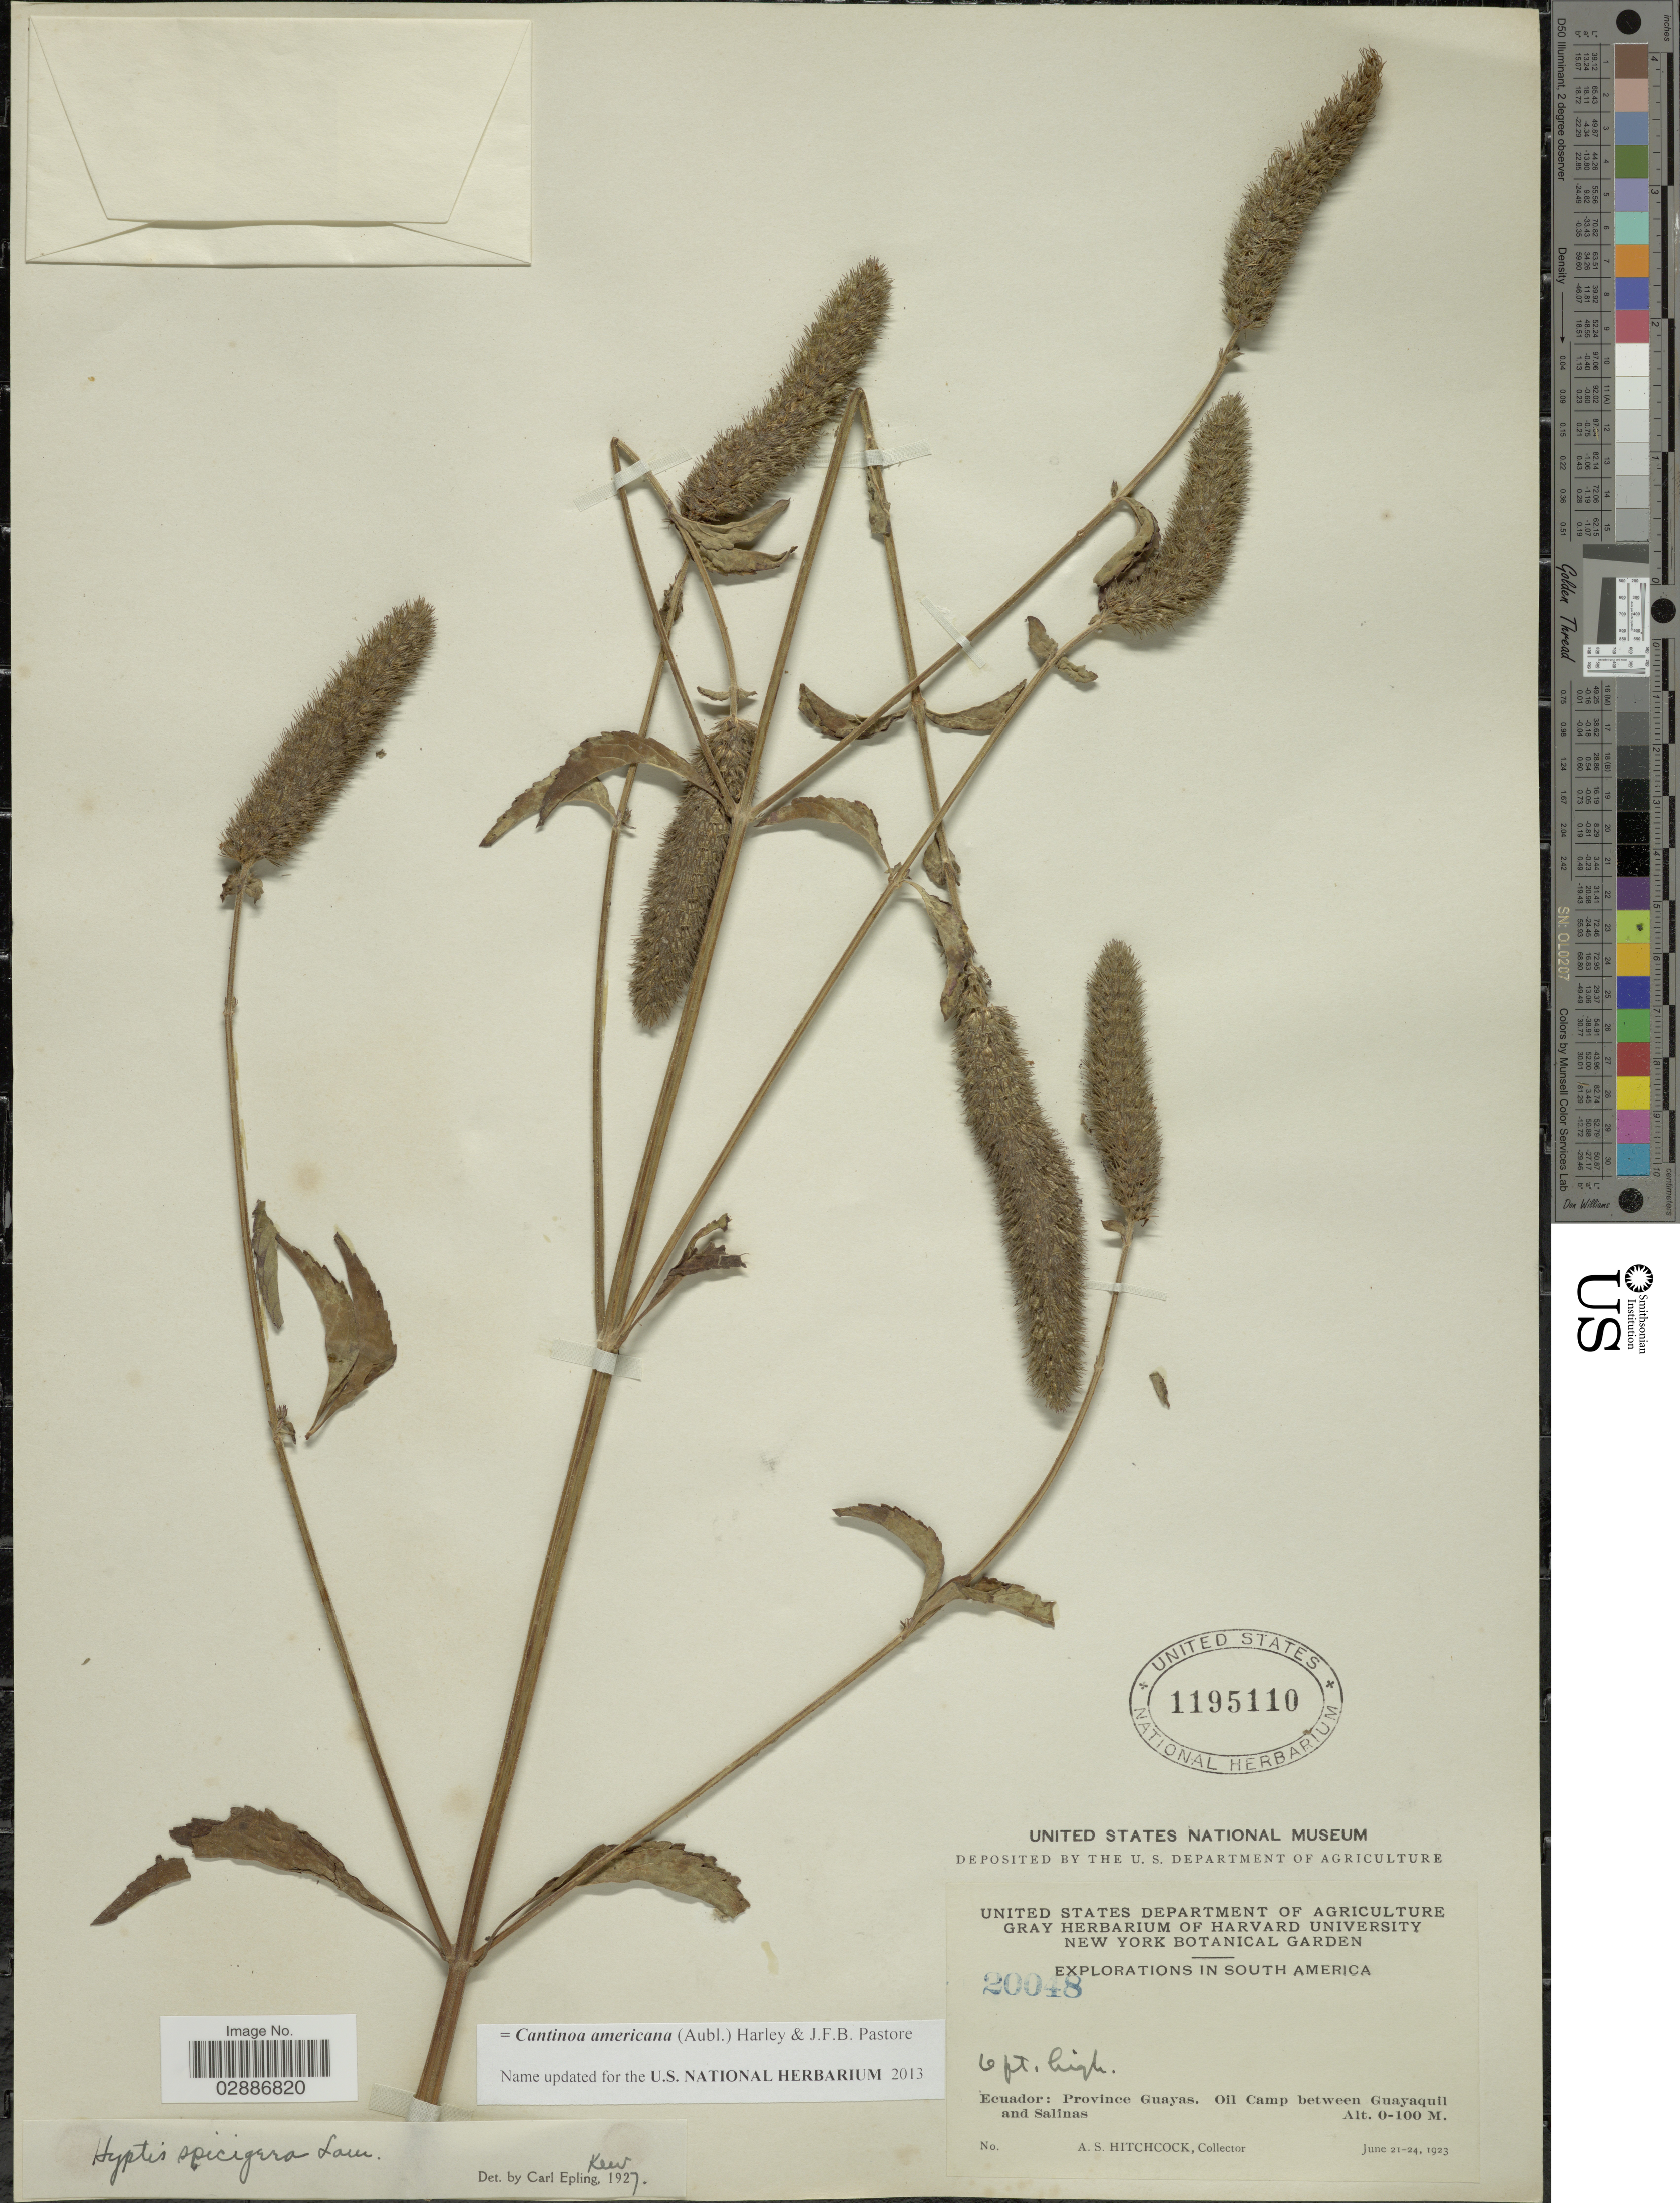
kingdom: Plantae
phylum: Tracheophyta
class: Magnoliopsida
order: Lamiales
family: Lamiaceae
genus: Cantinoa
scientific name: Cantinoa americana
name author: (Aubl.) Harley & J.F.B. Pastore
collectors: A. S. Hitchcock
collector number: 20048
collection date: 1923-06-21/1923-06-24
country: Ecuador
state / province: Guayas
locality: Oil Camp between Guayaquil and Salinas.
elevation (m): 0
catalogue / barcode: US 1195110